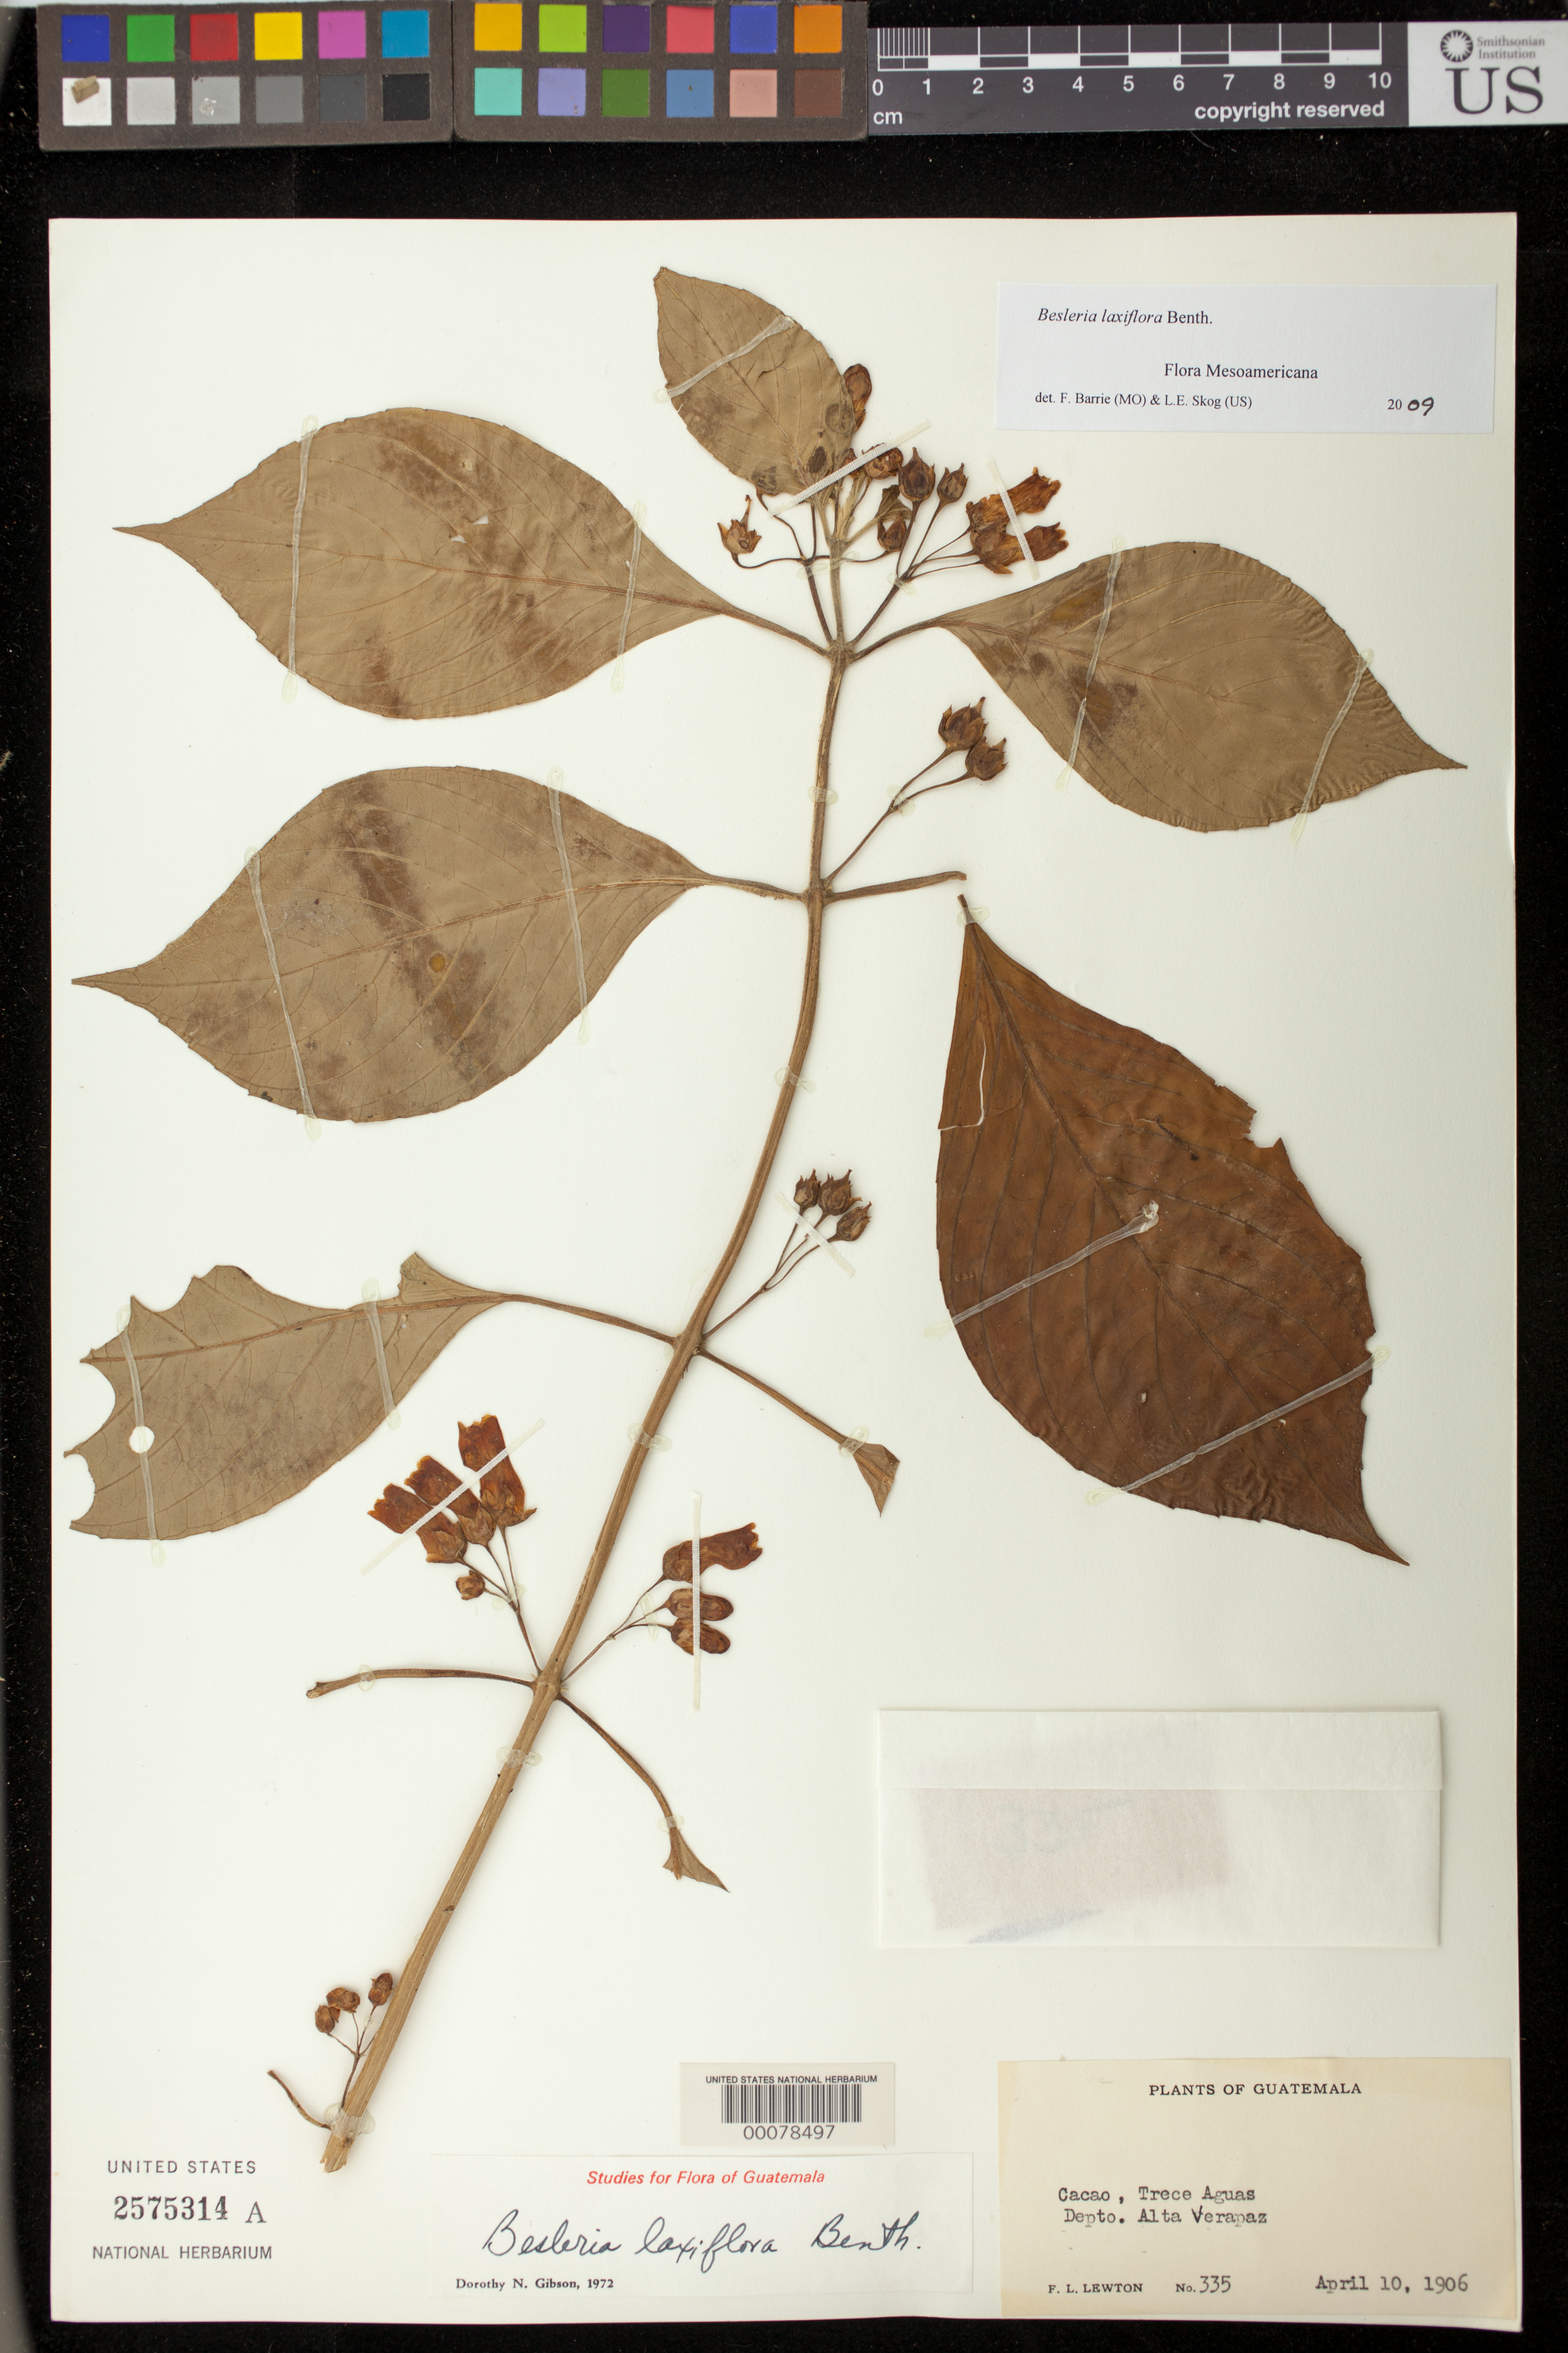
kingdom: Plantae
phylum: Tracheophyta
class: Magnoliopsida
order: Lamiales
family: Gesneriaceae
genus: Besleria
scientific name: Besleria laxiflora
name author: Benth.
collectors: F. L. Lewton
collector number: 335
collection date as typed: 10 Apr 1906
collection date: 1906-04-10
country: Guatemala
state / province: Alta Verapaz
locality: Cacao, Trece Aguas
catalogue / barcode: US 2575314A